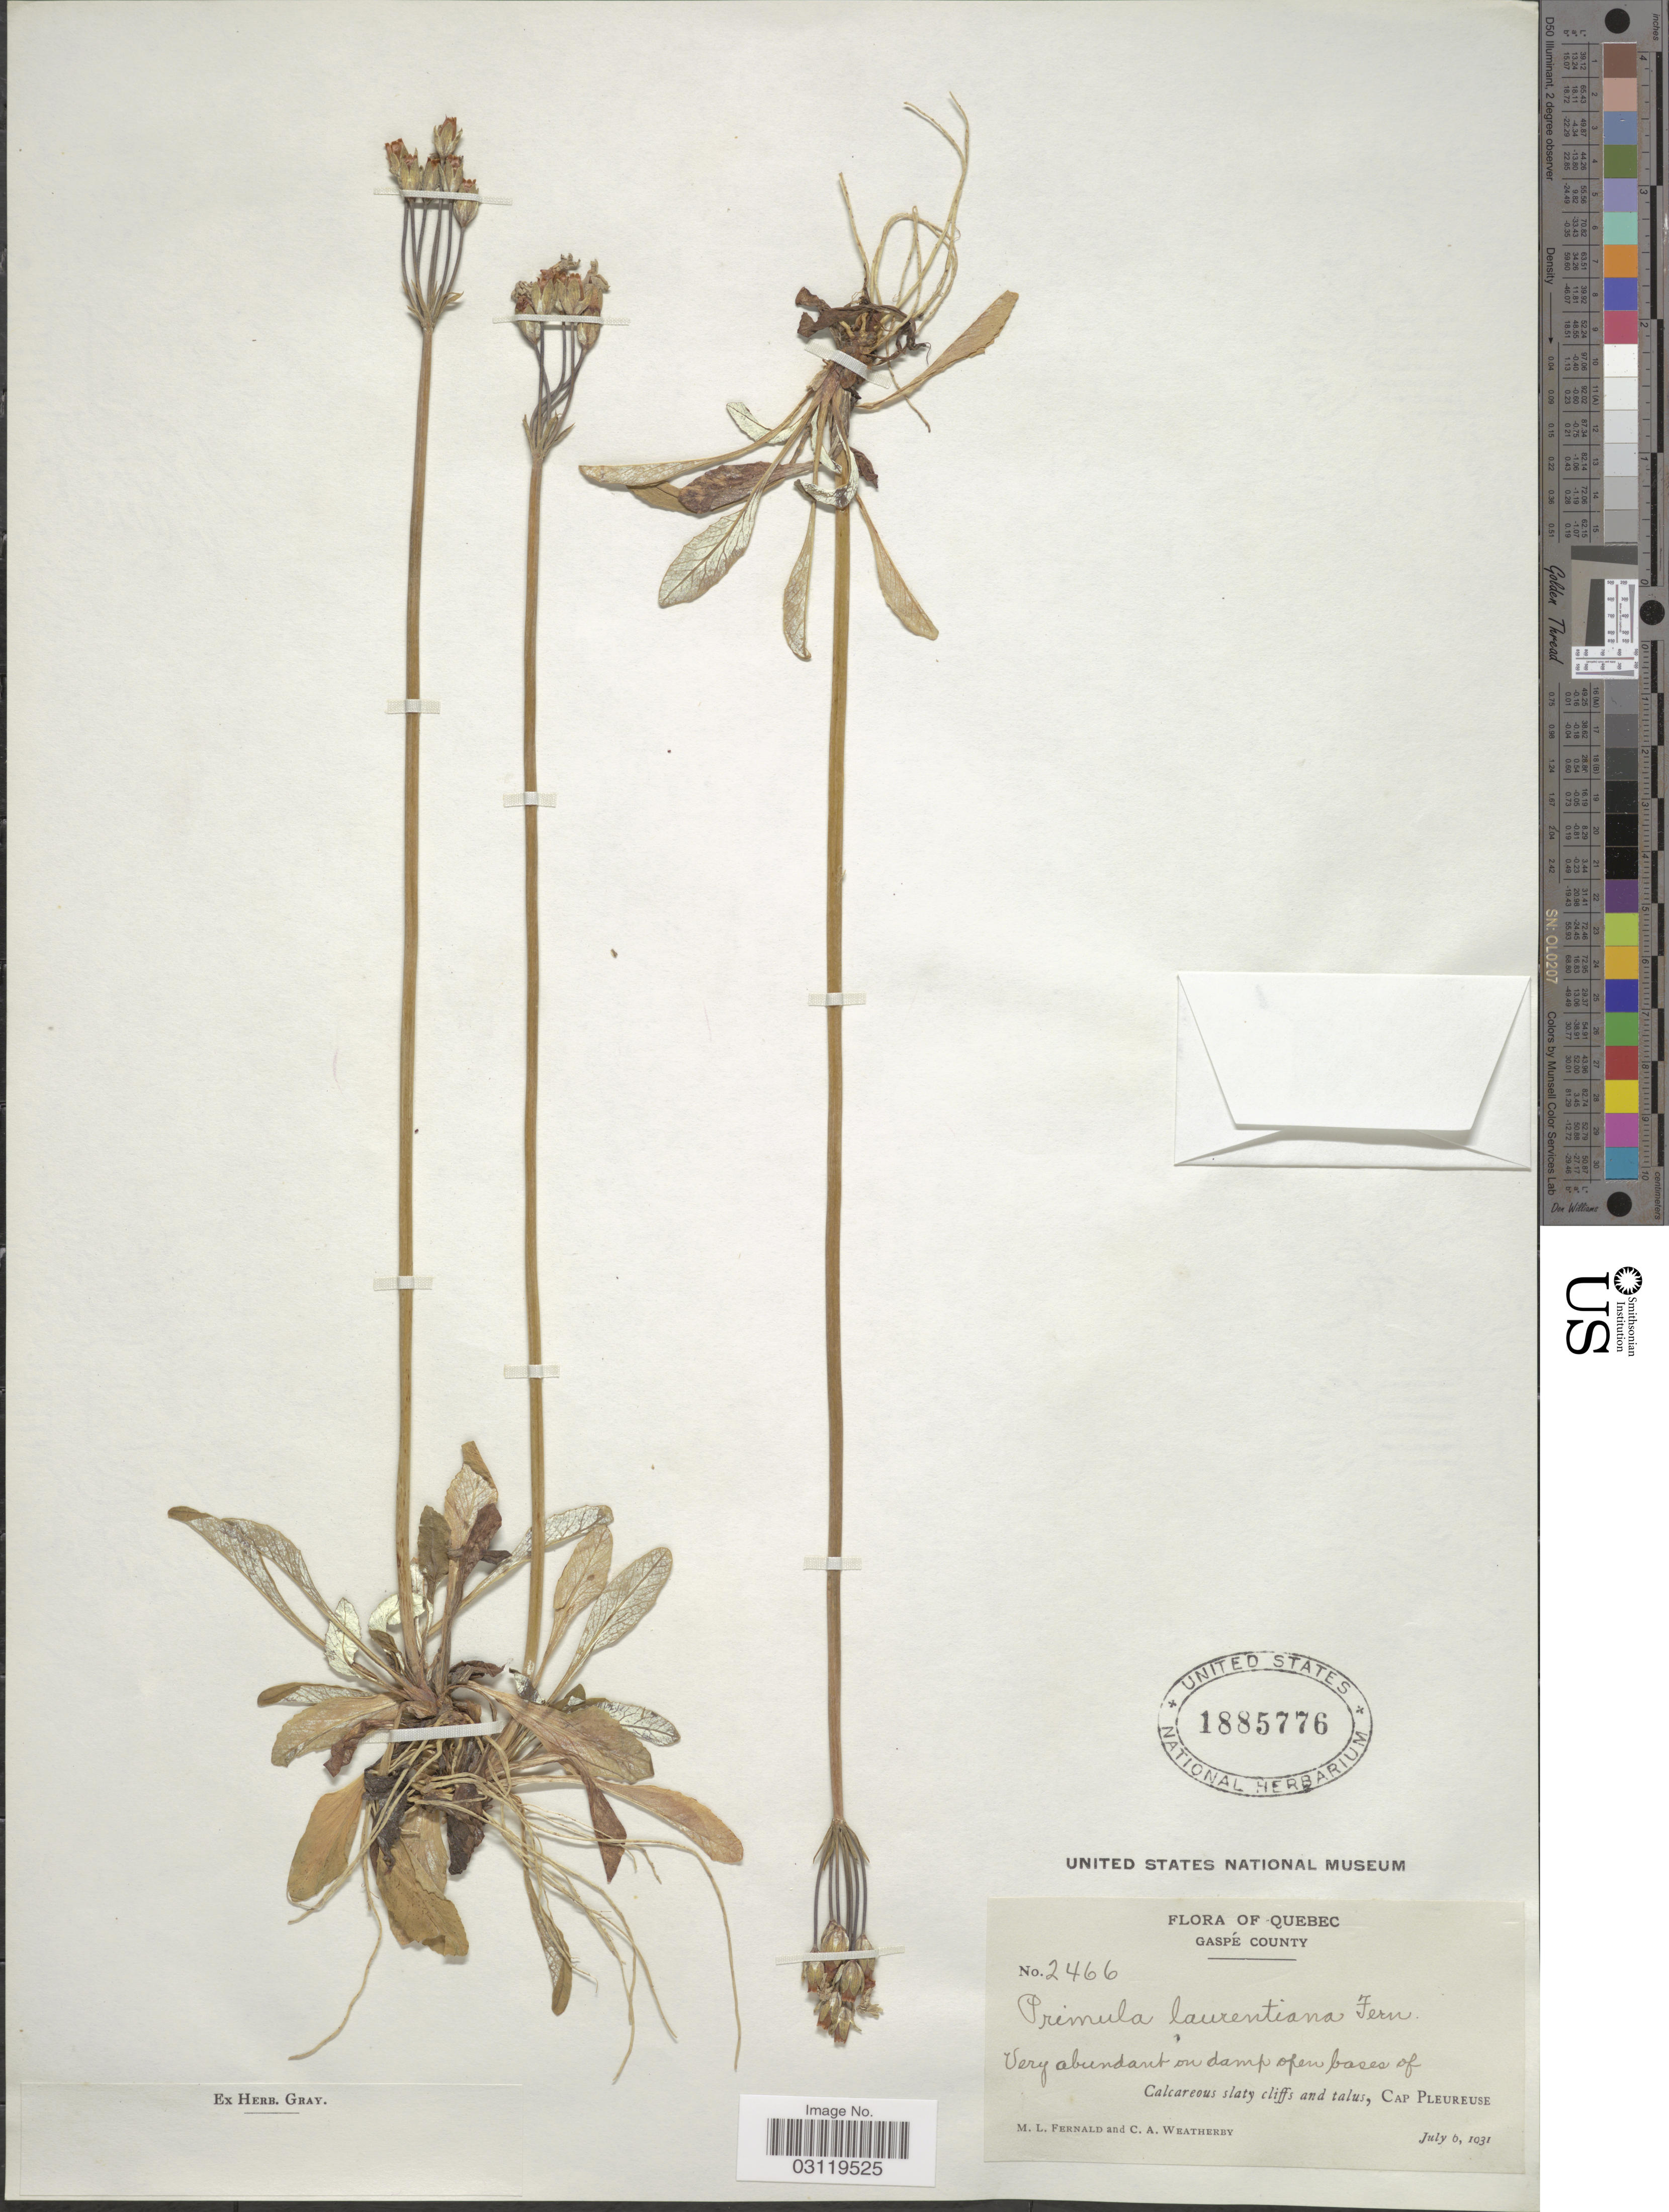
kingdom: Plantae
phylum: Tracheophyta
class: Magnoliopsida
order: Ericales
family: Primulaceae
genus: Primula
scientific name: Primula laurentiana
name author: Fernald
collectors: M. L. Fernald & C. A. Weatherby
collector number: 2466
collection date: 1931-07-06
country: Canada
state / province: Quebec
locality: Gaspé County. Cap Pleureuse.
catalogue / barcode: US 1885776